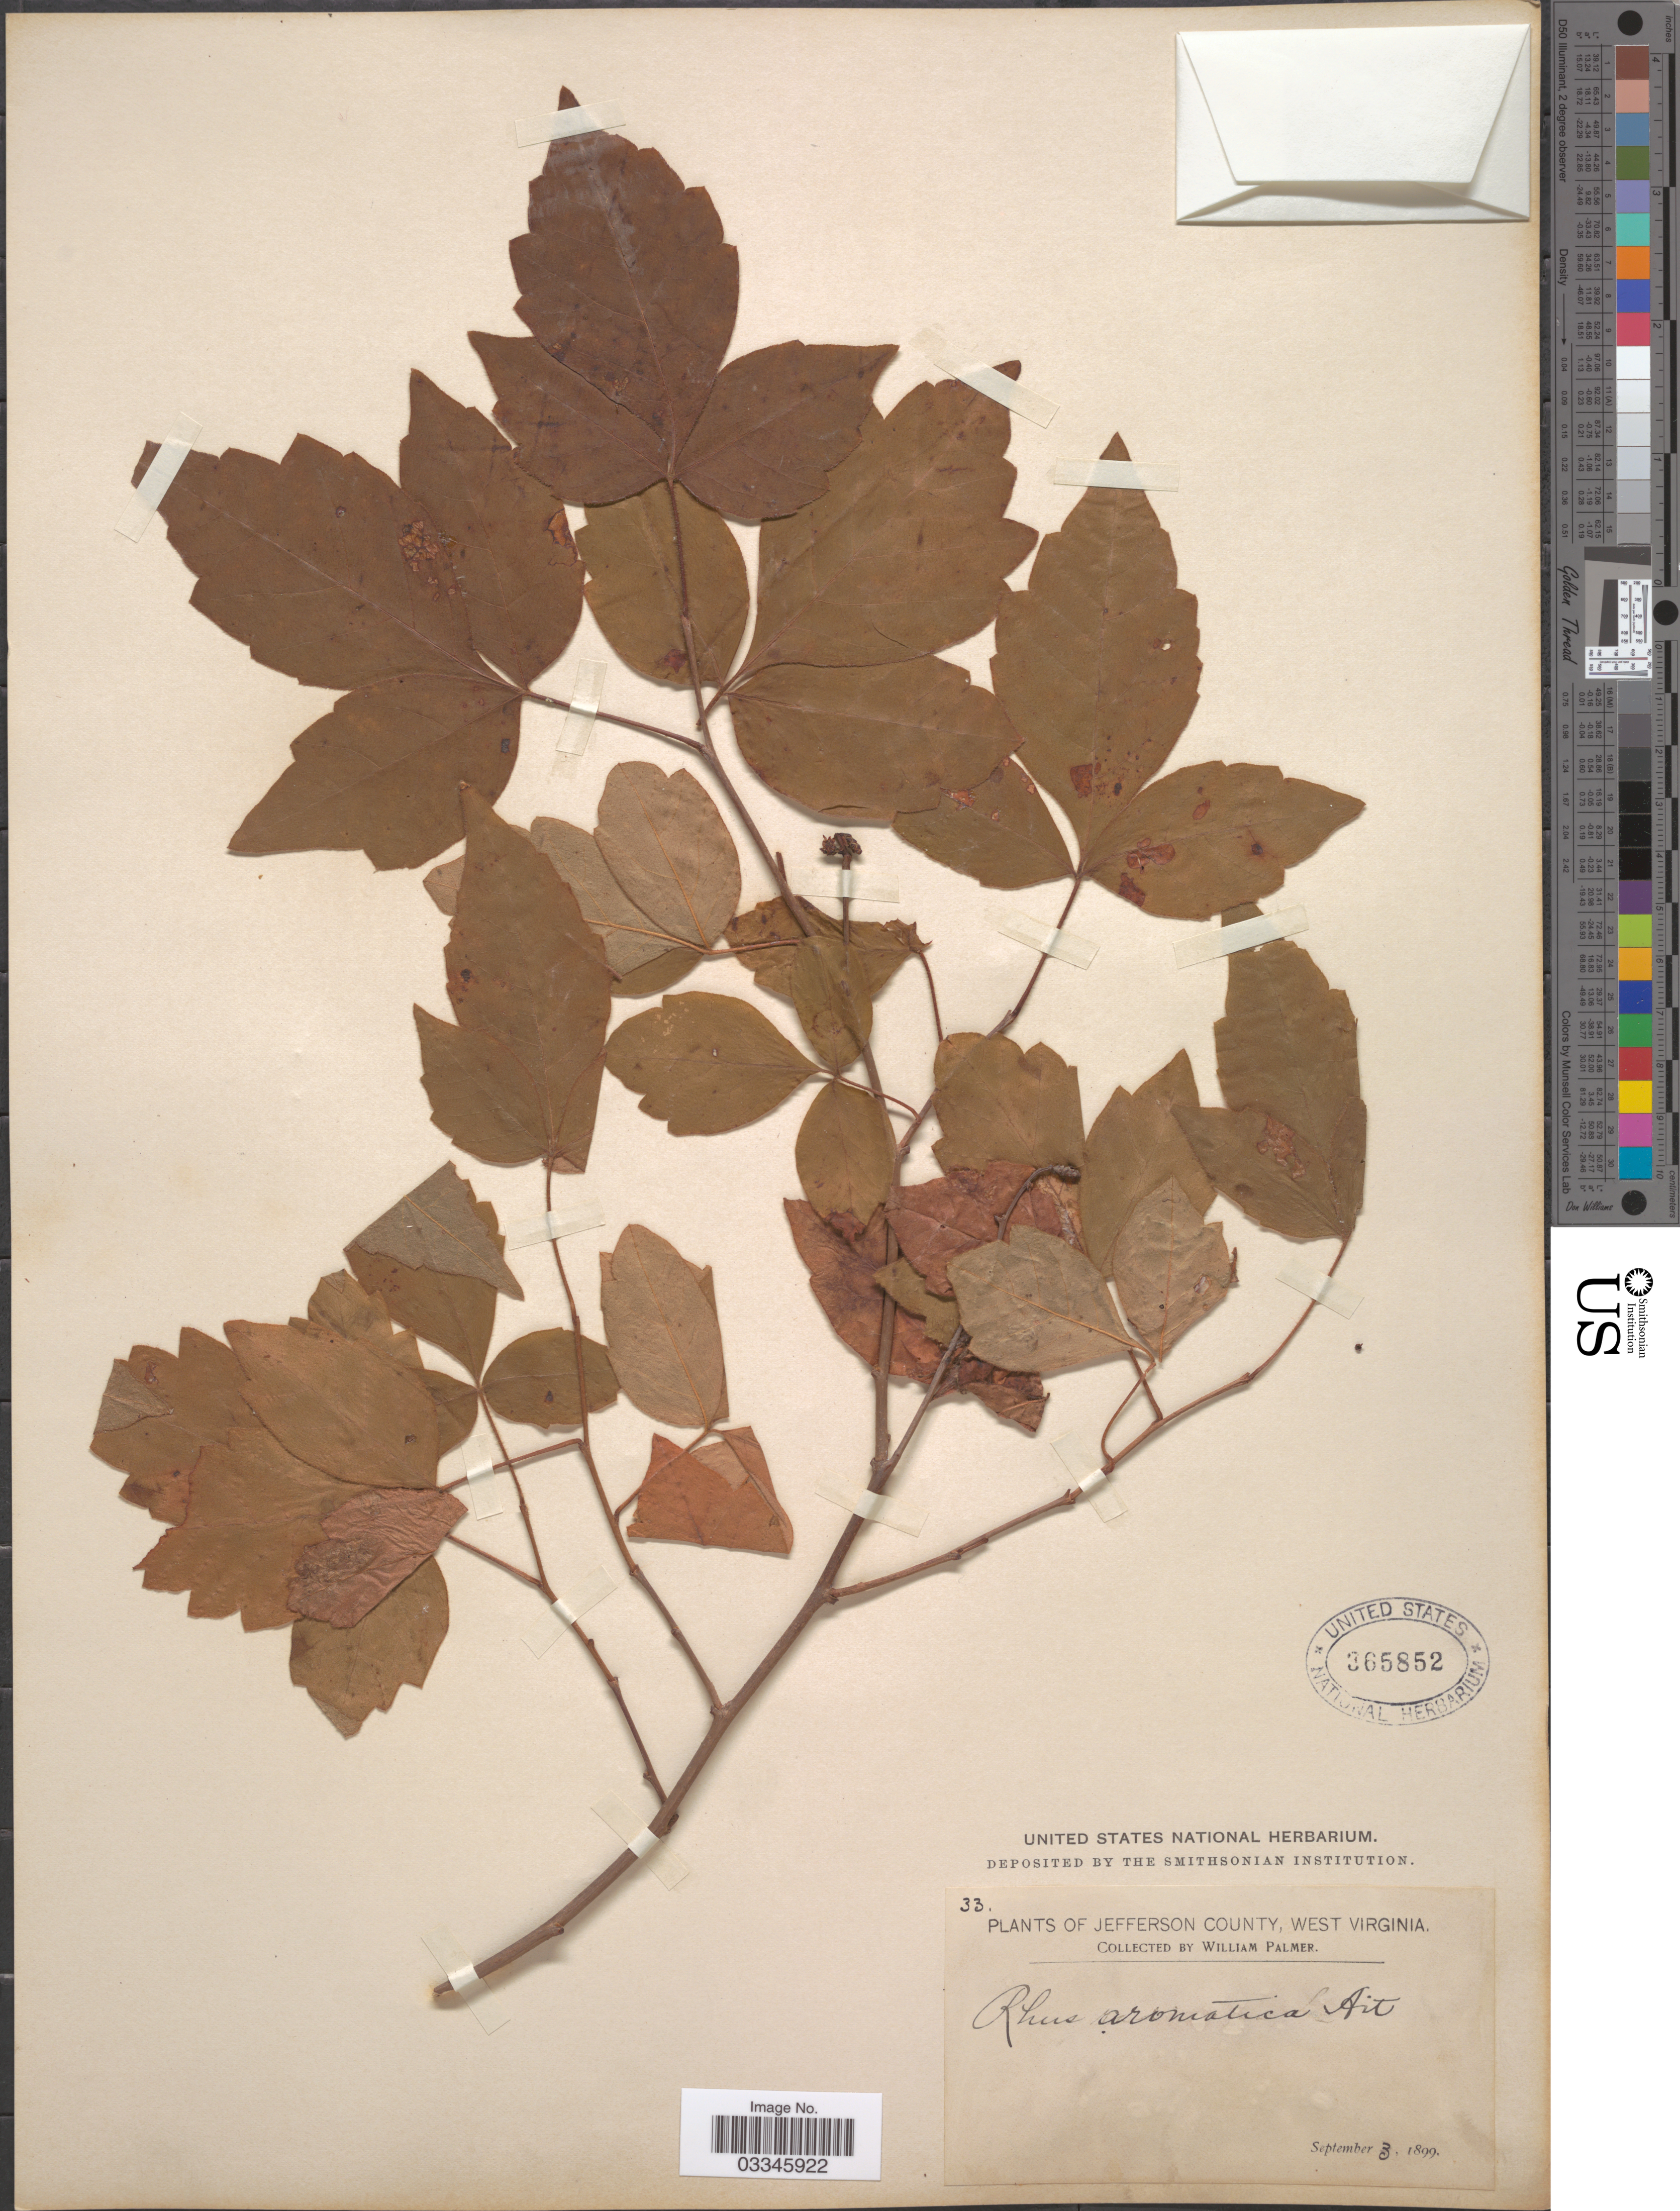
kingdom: Plantae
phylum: Tracheophyta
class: Magnoliopsida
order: Sapindales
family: Anacardiaceae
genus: Rhus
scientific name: Rhus crenata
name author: Thunb.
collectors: W. Palmer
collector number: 33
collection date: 1899-09-03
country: United States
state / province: West Virginia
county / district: Jefferson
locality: Jefferson County.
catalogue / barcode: US 365852